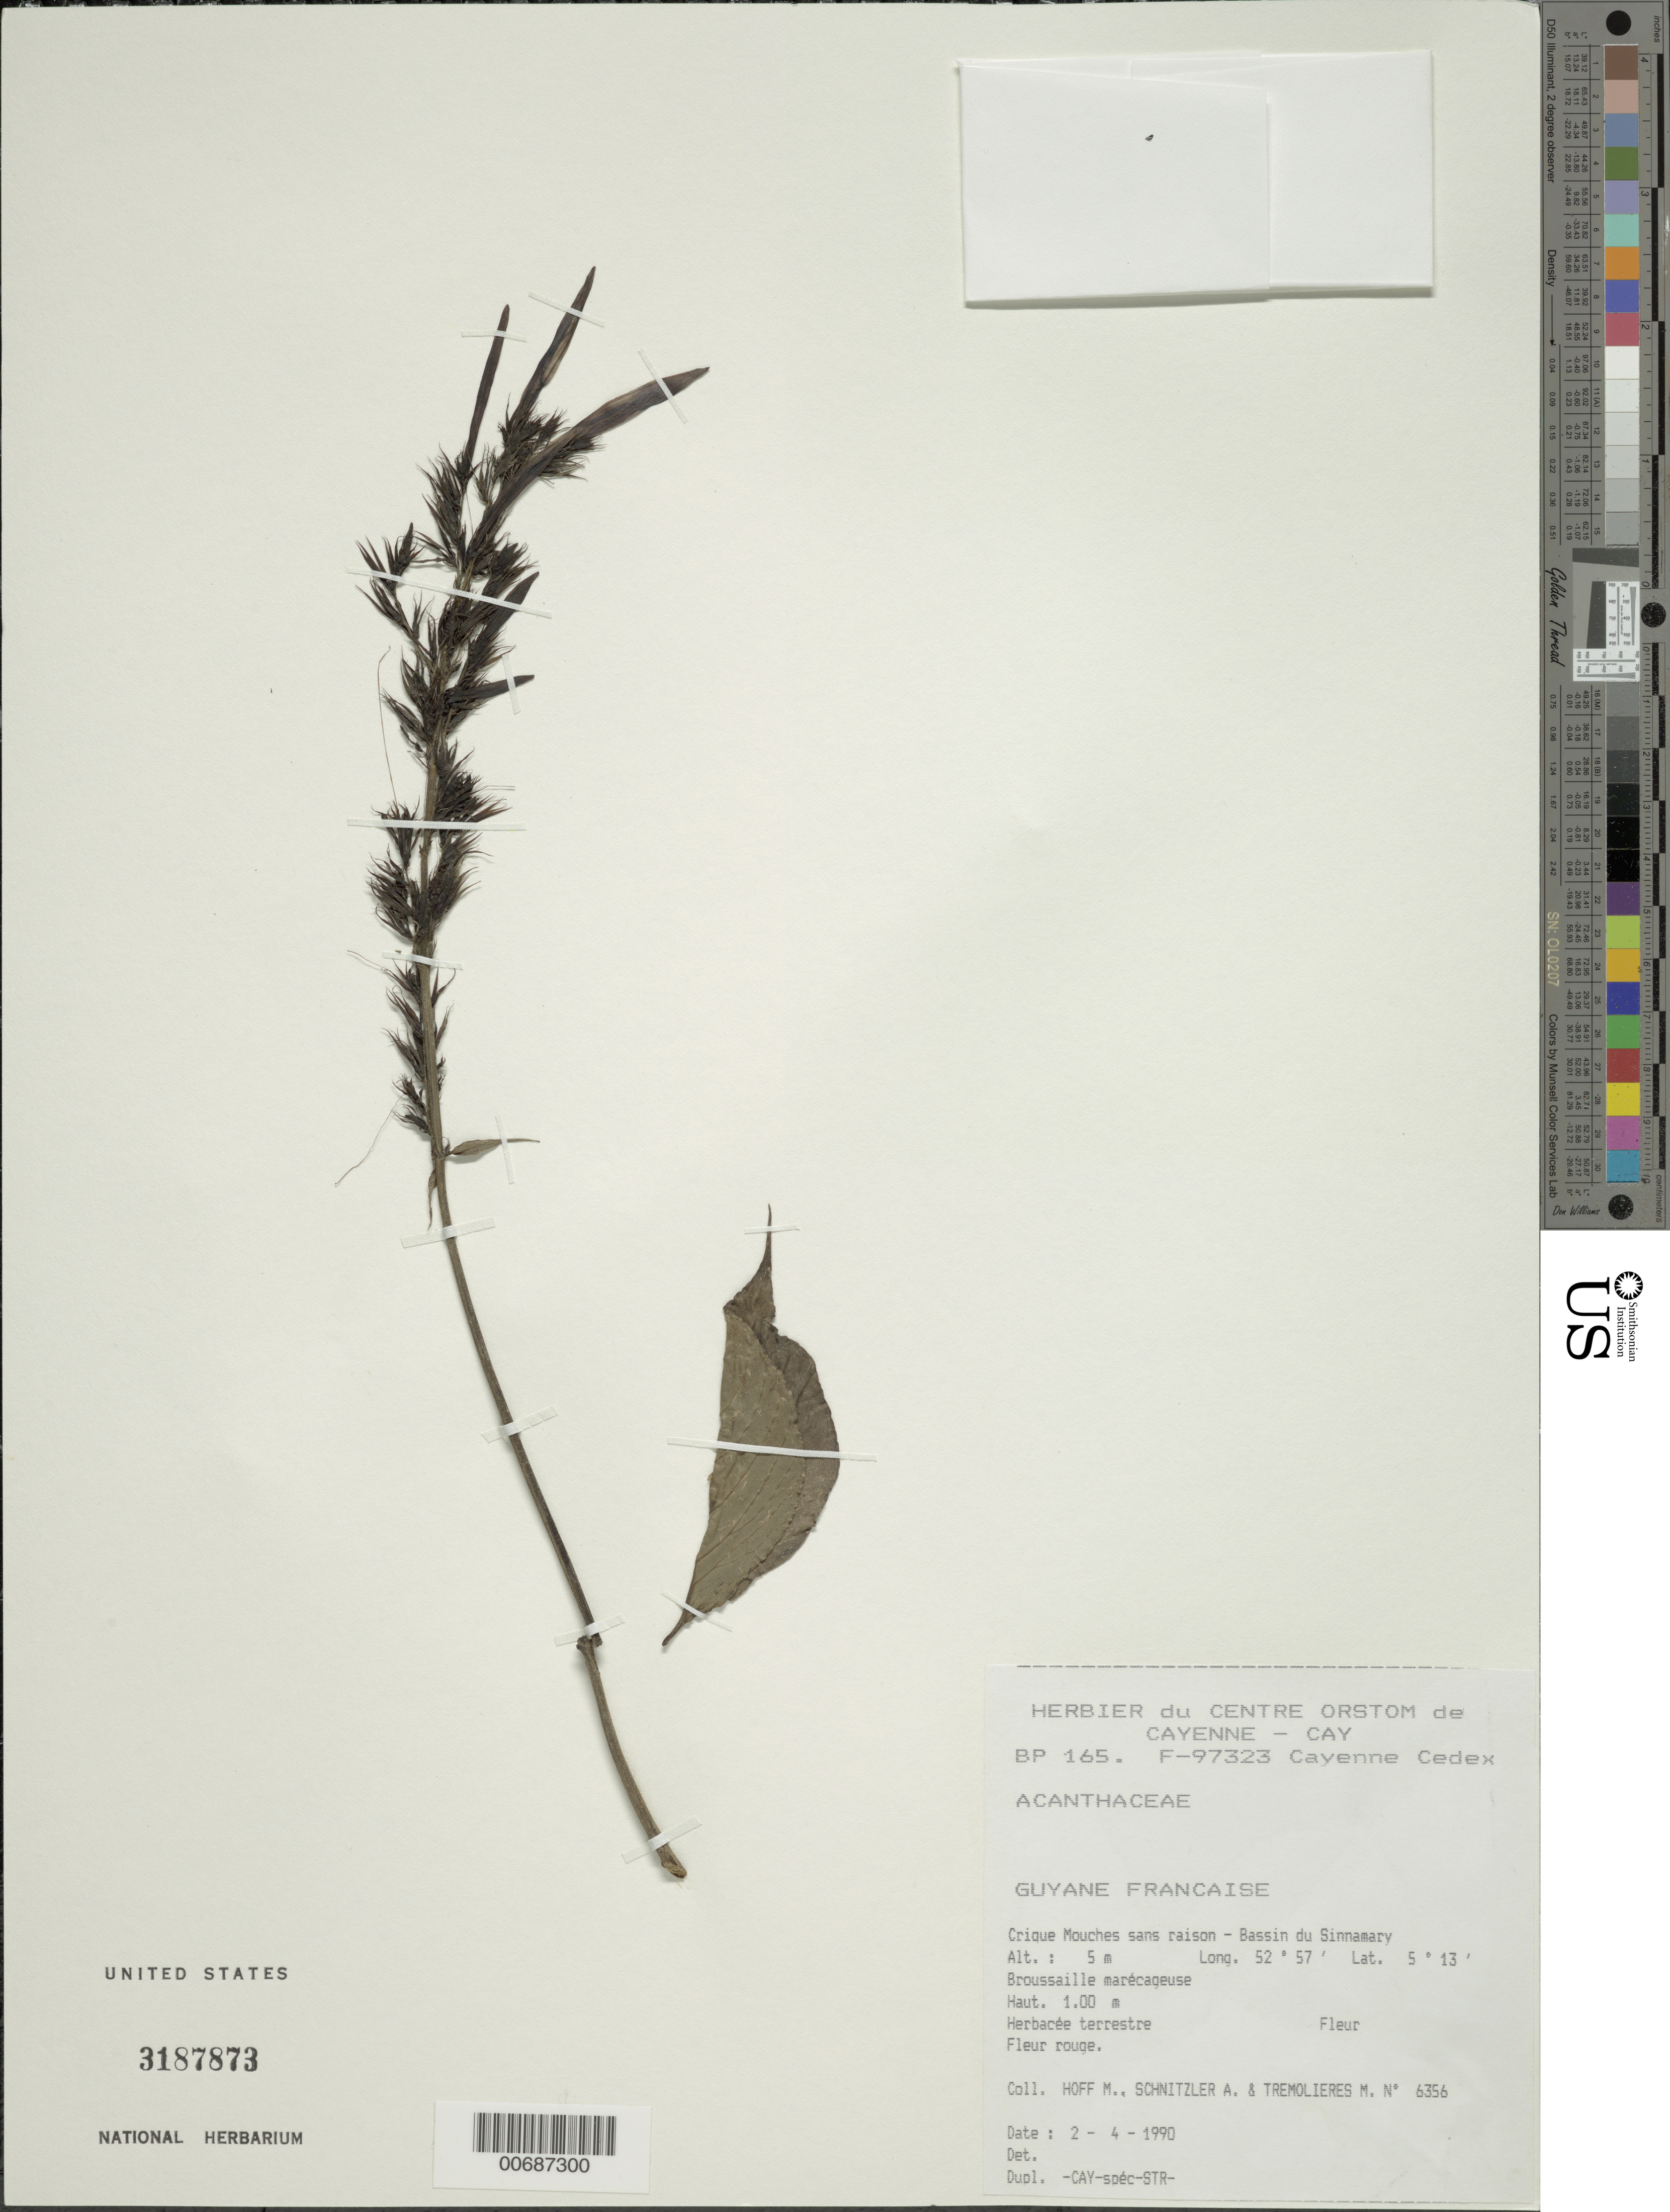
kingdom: Plantae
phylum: Tracheophyta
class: Magnoliopsida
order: Lamiales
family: Acanthaceae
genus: Justicia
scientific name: Justicia sp.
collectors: M. Hoff, A. Schnitzler & M. Tremolieres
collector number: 6356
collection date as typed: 2-Apr-90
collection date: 1990-04-02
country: French Guiana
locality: Bassin du Sinnamary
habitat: Broussaille marécageuses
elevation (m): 5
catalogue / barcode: US 3187873